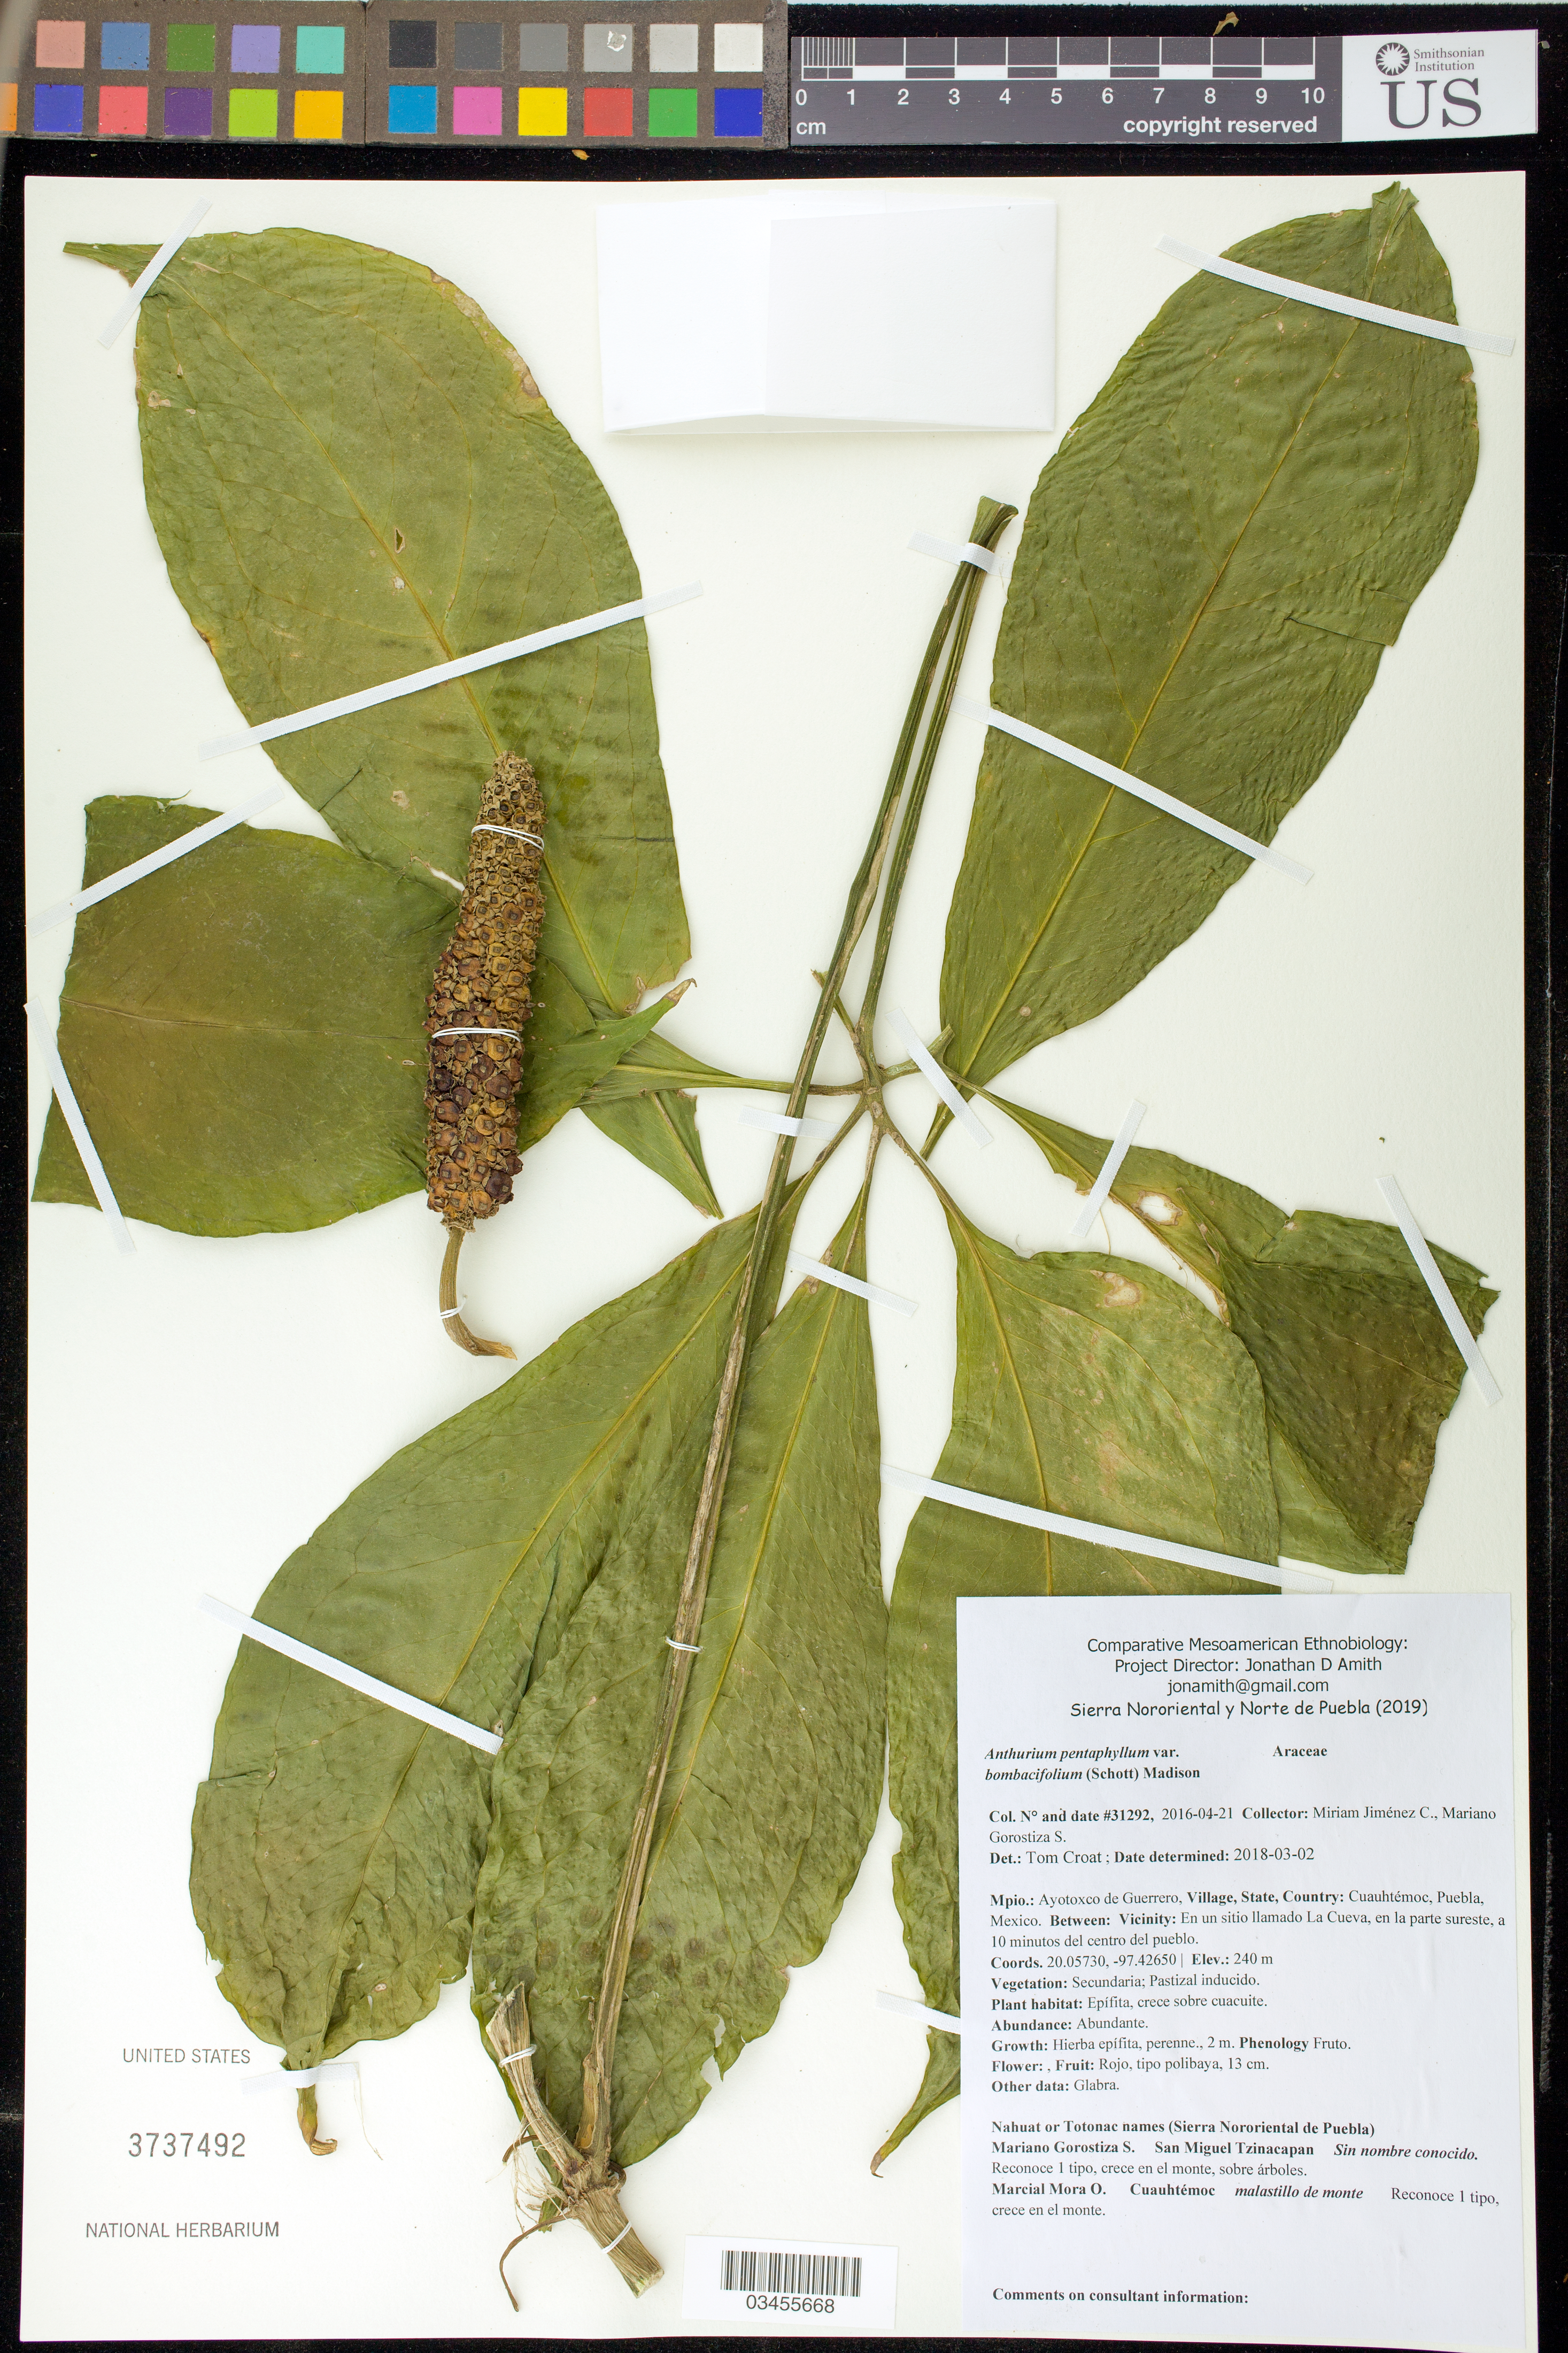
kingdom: Plantae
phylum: Tracheophyta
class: Liliopsida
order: Alismatales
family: Araceae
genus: Anthurium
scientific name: Anthurium pentaphyllum var. bombacifolium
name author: (Schott) Madison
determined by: Croat, Thomas B., Missouri Botanical Garden (MO)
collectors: M. Jiménez Chimil & M. Gorostiza S.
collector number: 31292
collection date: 2016-04-21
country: México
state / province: Puebla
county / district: Ayotoxco de Guerrero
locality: PUEBLO: Cuauhtémoc; LOCALIDAD EXACTA: En un sitio llamado La Cueva, en la parte sureste, a 10 minutos del centro del pueblo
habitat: Pastizal inducido | Epífita, crece sobre cuacuite.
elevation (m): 240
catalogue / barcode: US 3737492